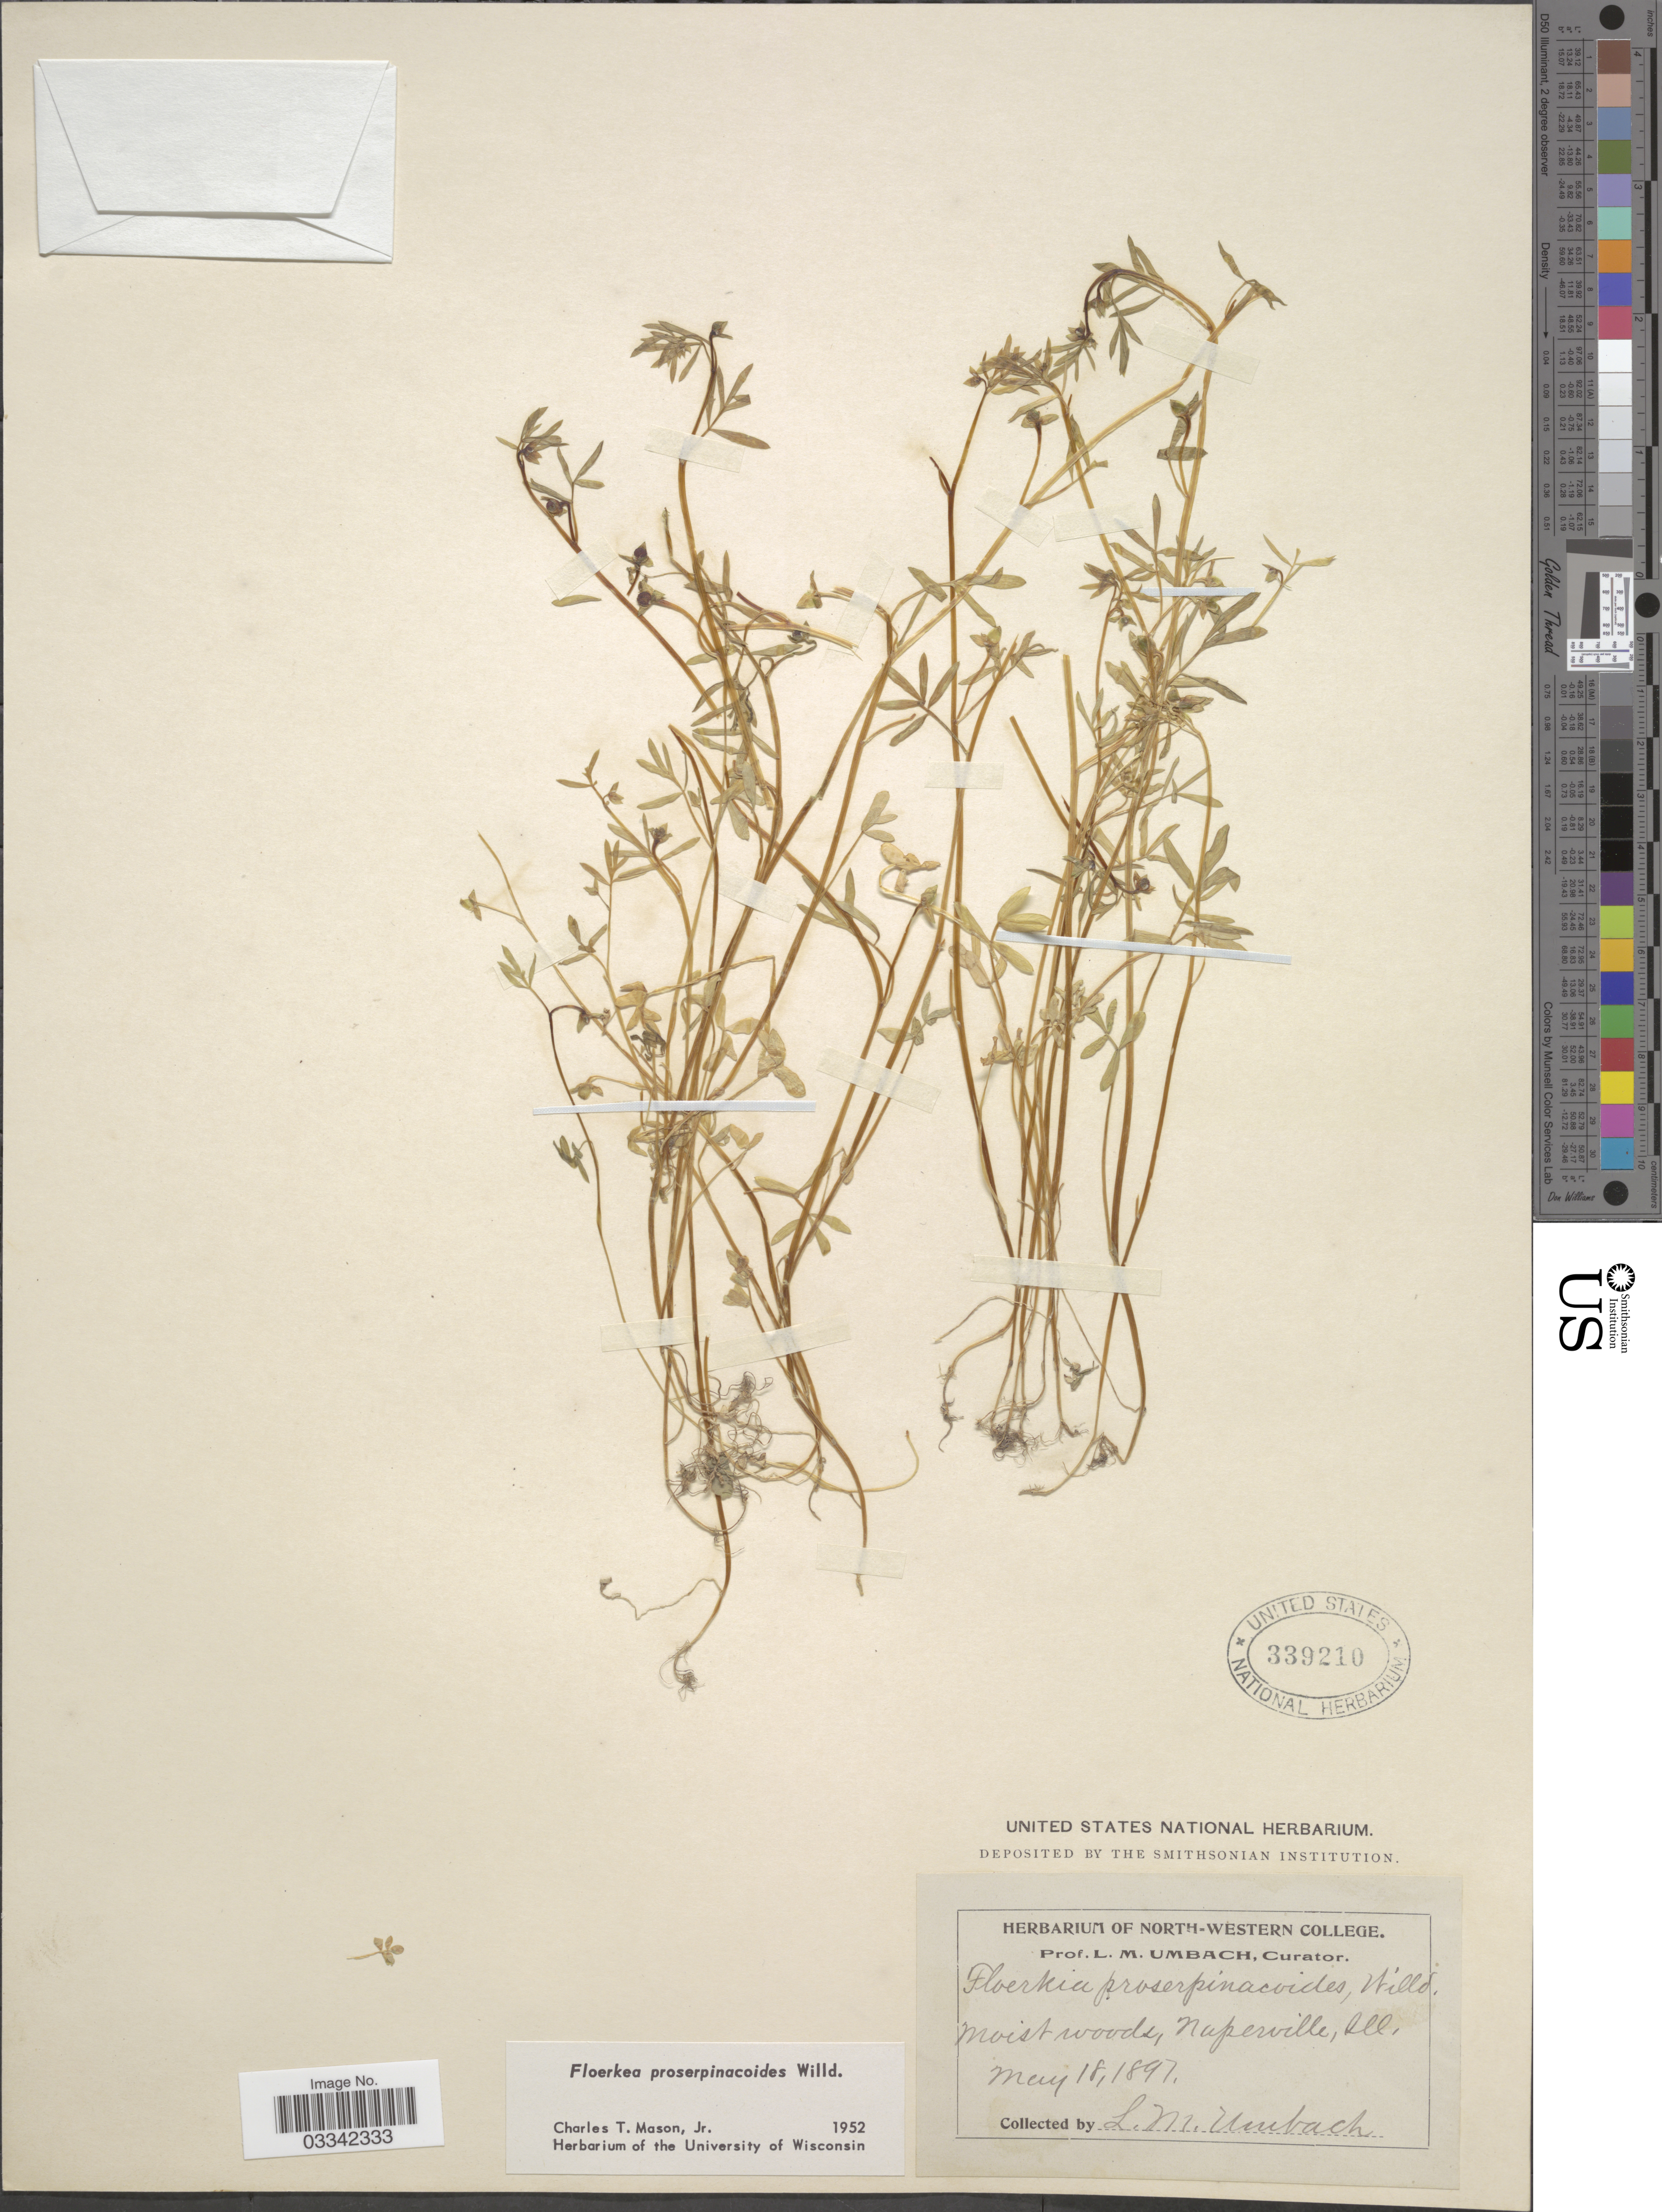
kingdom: Plantae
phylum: Tracheophyta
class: Magnoliopsida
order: Brassicales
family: Limnanthaceae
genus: Floerkea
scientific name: Floerkea proserpinacoides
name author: Willd.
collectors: L. M. Umbach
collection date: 1897-05-18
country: United States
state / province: Illinois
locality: Naperville.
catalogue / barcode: US 339210